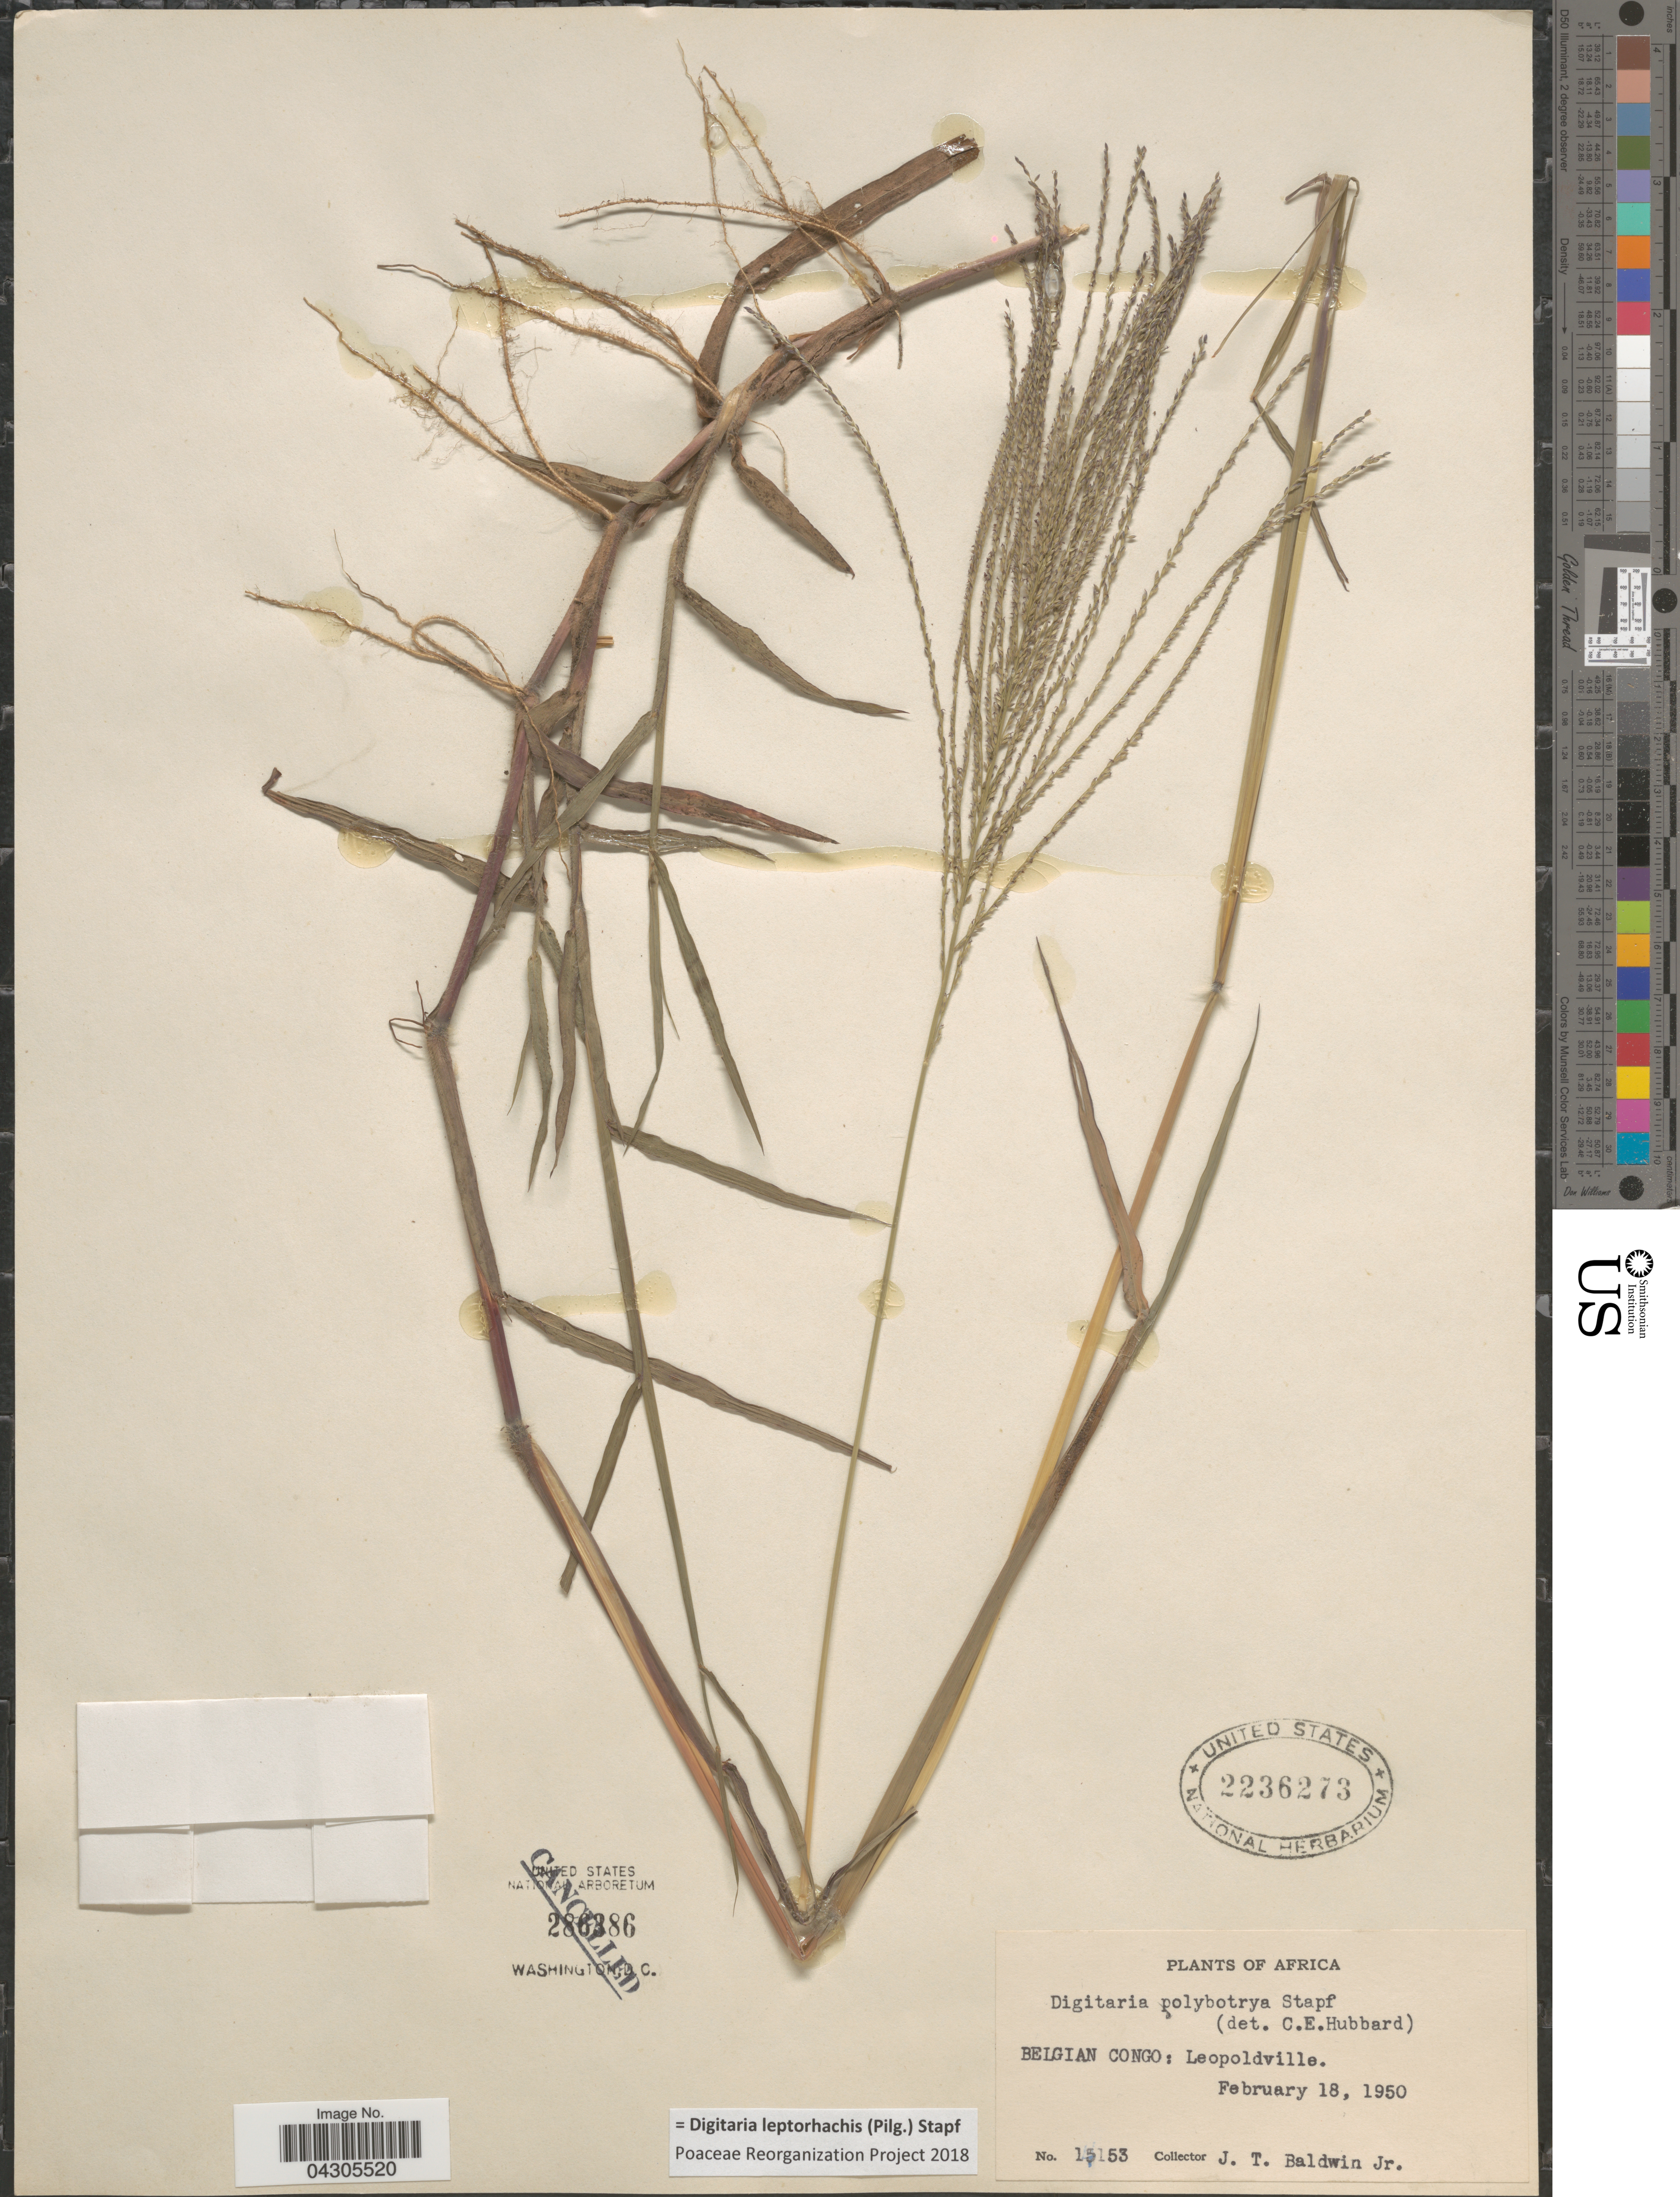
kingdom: Plantae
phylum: Tracheophyta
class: Liliopsida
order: Poales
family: Poaceae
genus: Digitaria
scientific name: Digitaria leptorhachis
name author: (Pilg.) Stapf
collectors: J. T. Baldwin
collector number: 15153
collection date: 1950-02-18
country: Congo, Democratic Republic of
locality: Belgian Congo: Leopoldville.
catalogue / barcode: US 2236273